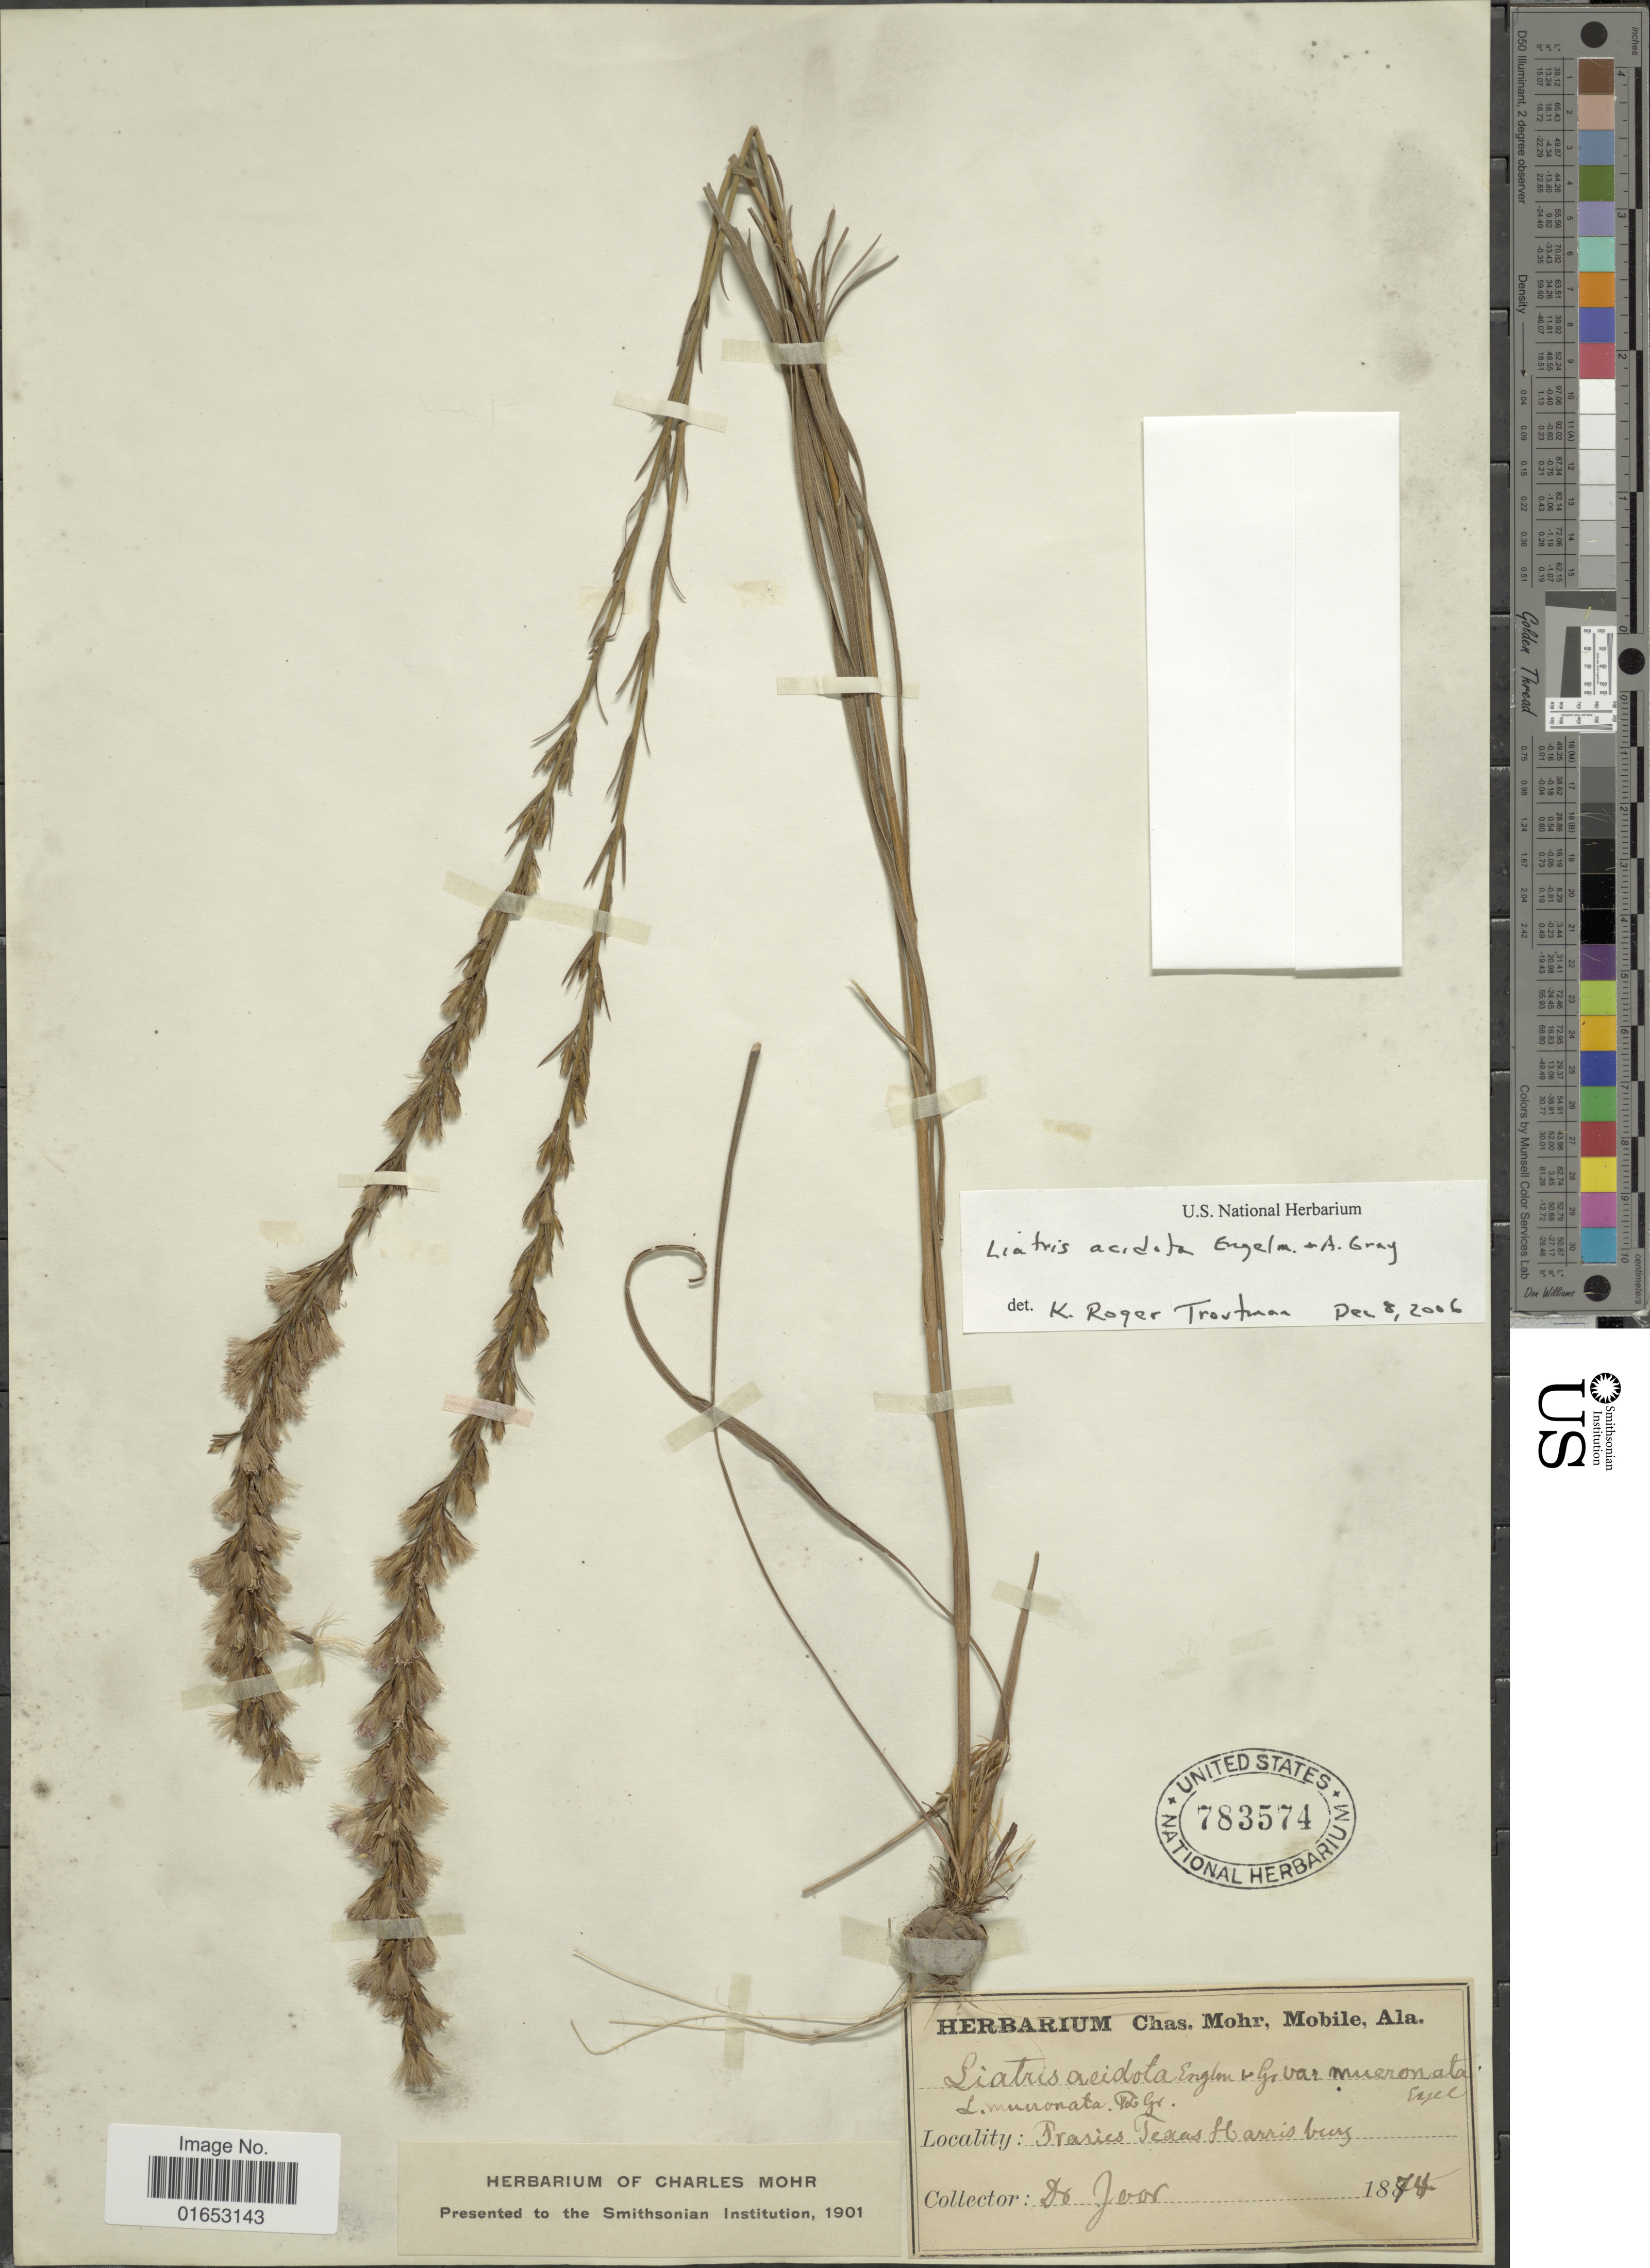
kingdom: Plantae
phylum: Tracheophyta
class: Magnoliopsida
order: Asterales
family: Asteraceae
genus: Liatris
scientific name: Liatris acidota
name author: Engelm. & A. Gray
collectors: -. Joor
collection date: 1874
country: United States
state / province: Texas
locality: Praries Texas, Harris burg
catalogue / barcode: US 783574